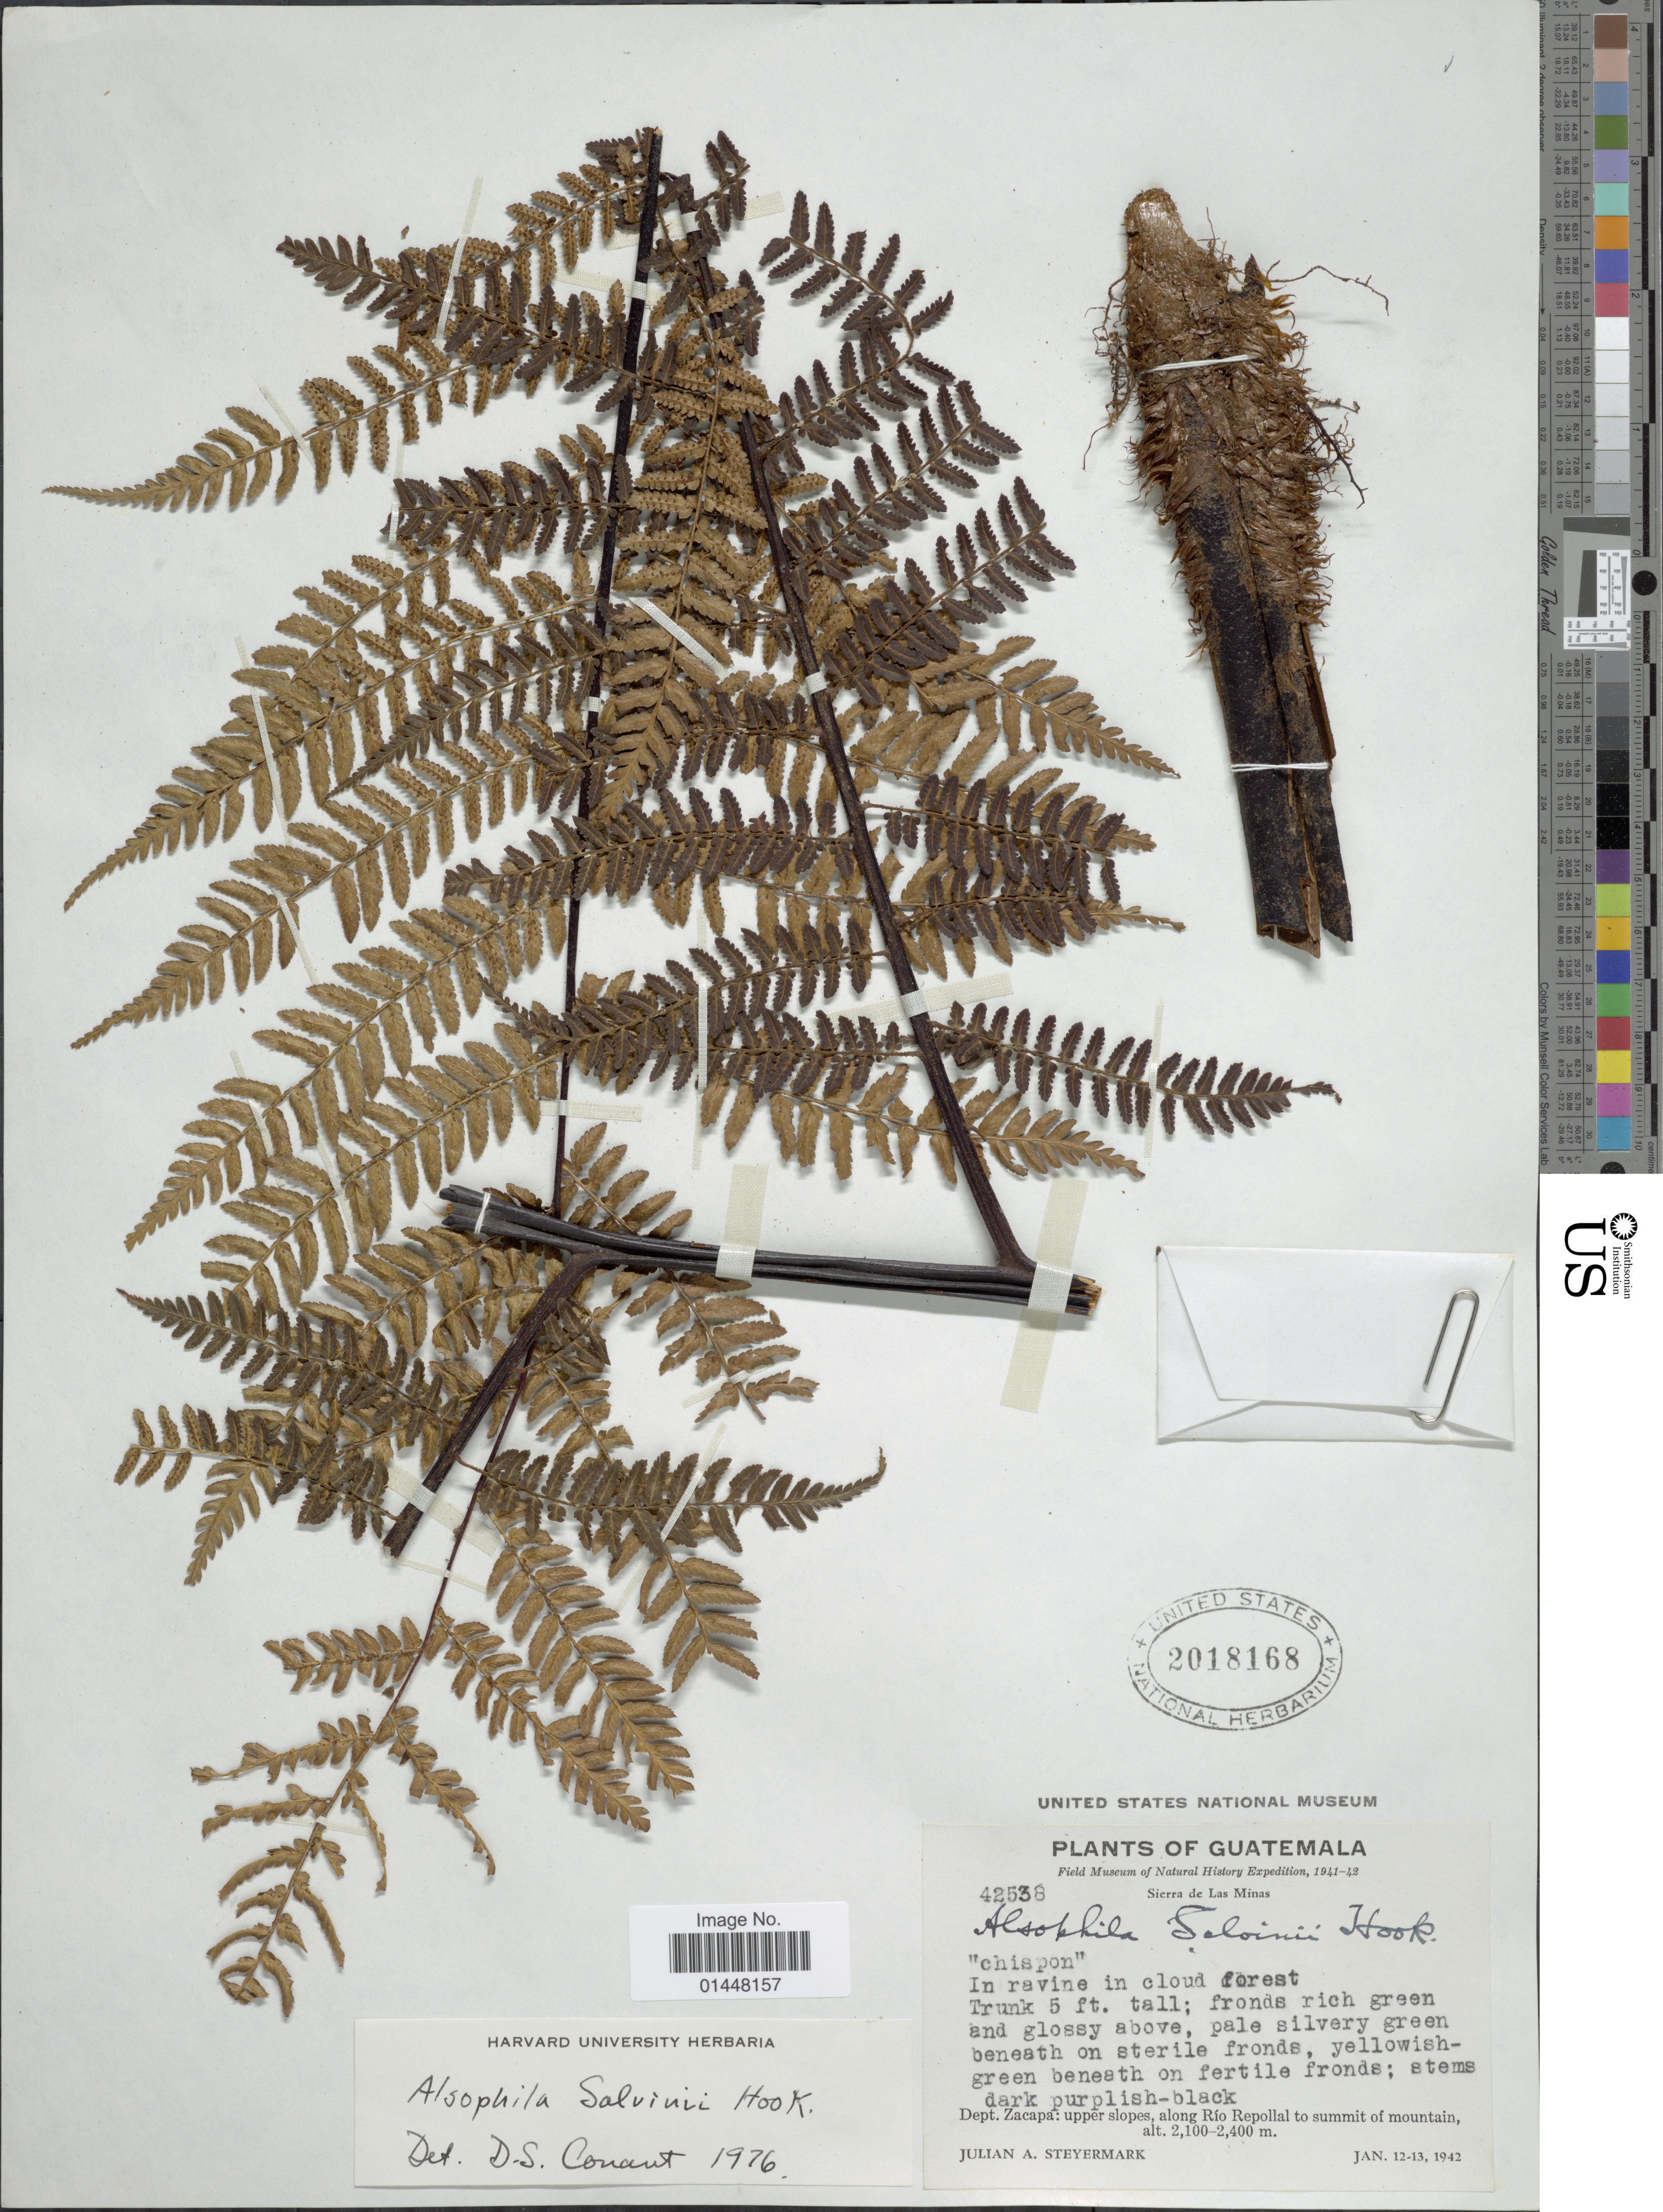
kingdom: Plantae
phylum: Tracheophyta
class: Polypodiopsida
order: Cyatheales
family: Cyatheaceae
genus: Gymnosphaera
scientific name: Gymnosphaera salvinii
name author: (Hook.)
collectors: J. Steyermark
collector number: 42538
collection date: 1942-01-12/1942-01-13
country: Guatemala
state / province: Zacapa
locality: In ravine in cloud forest. Upper slopes, along Rio Repollal to summit of mountain, Sierra de Las Minas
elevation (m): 2100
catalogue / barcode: US 2018168